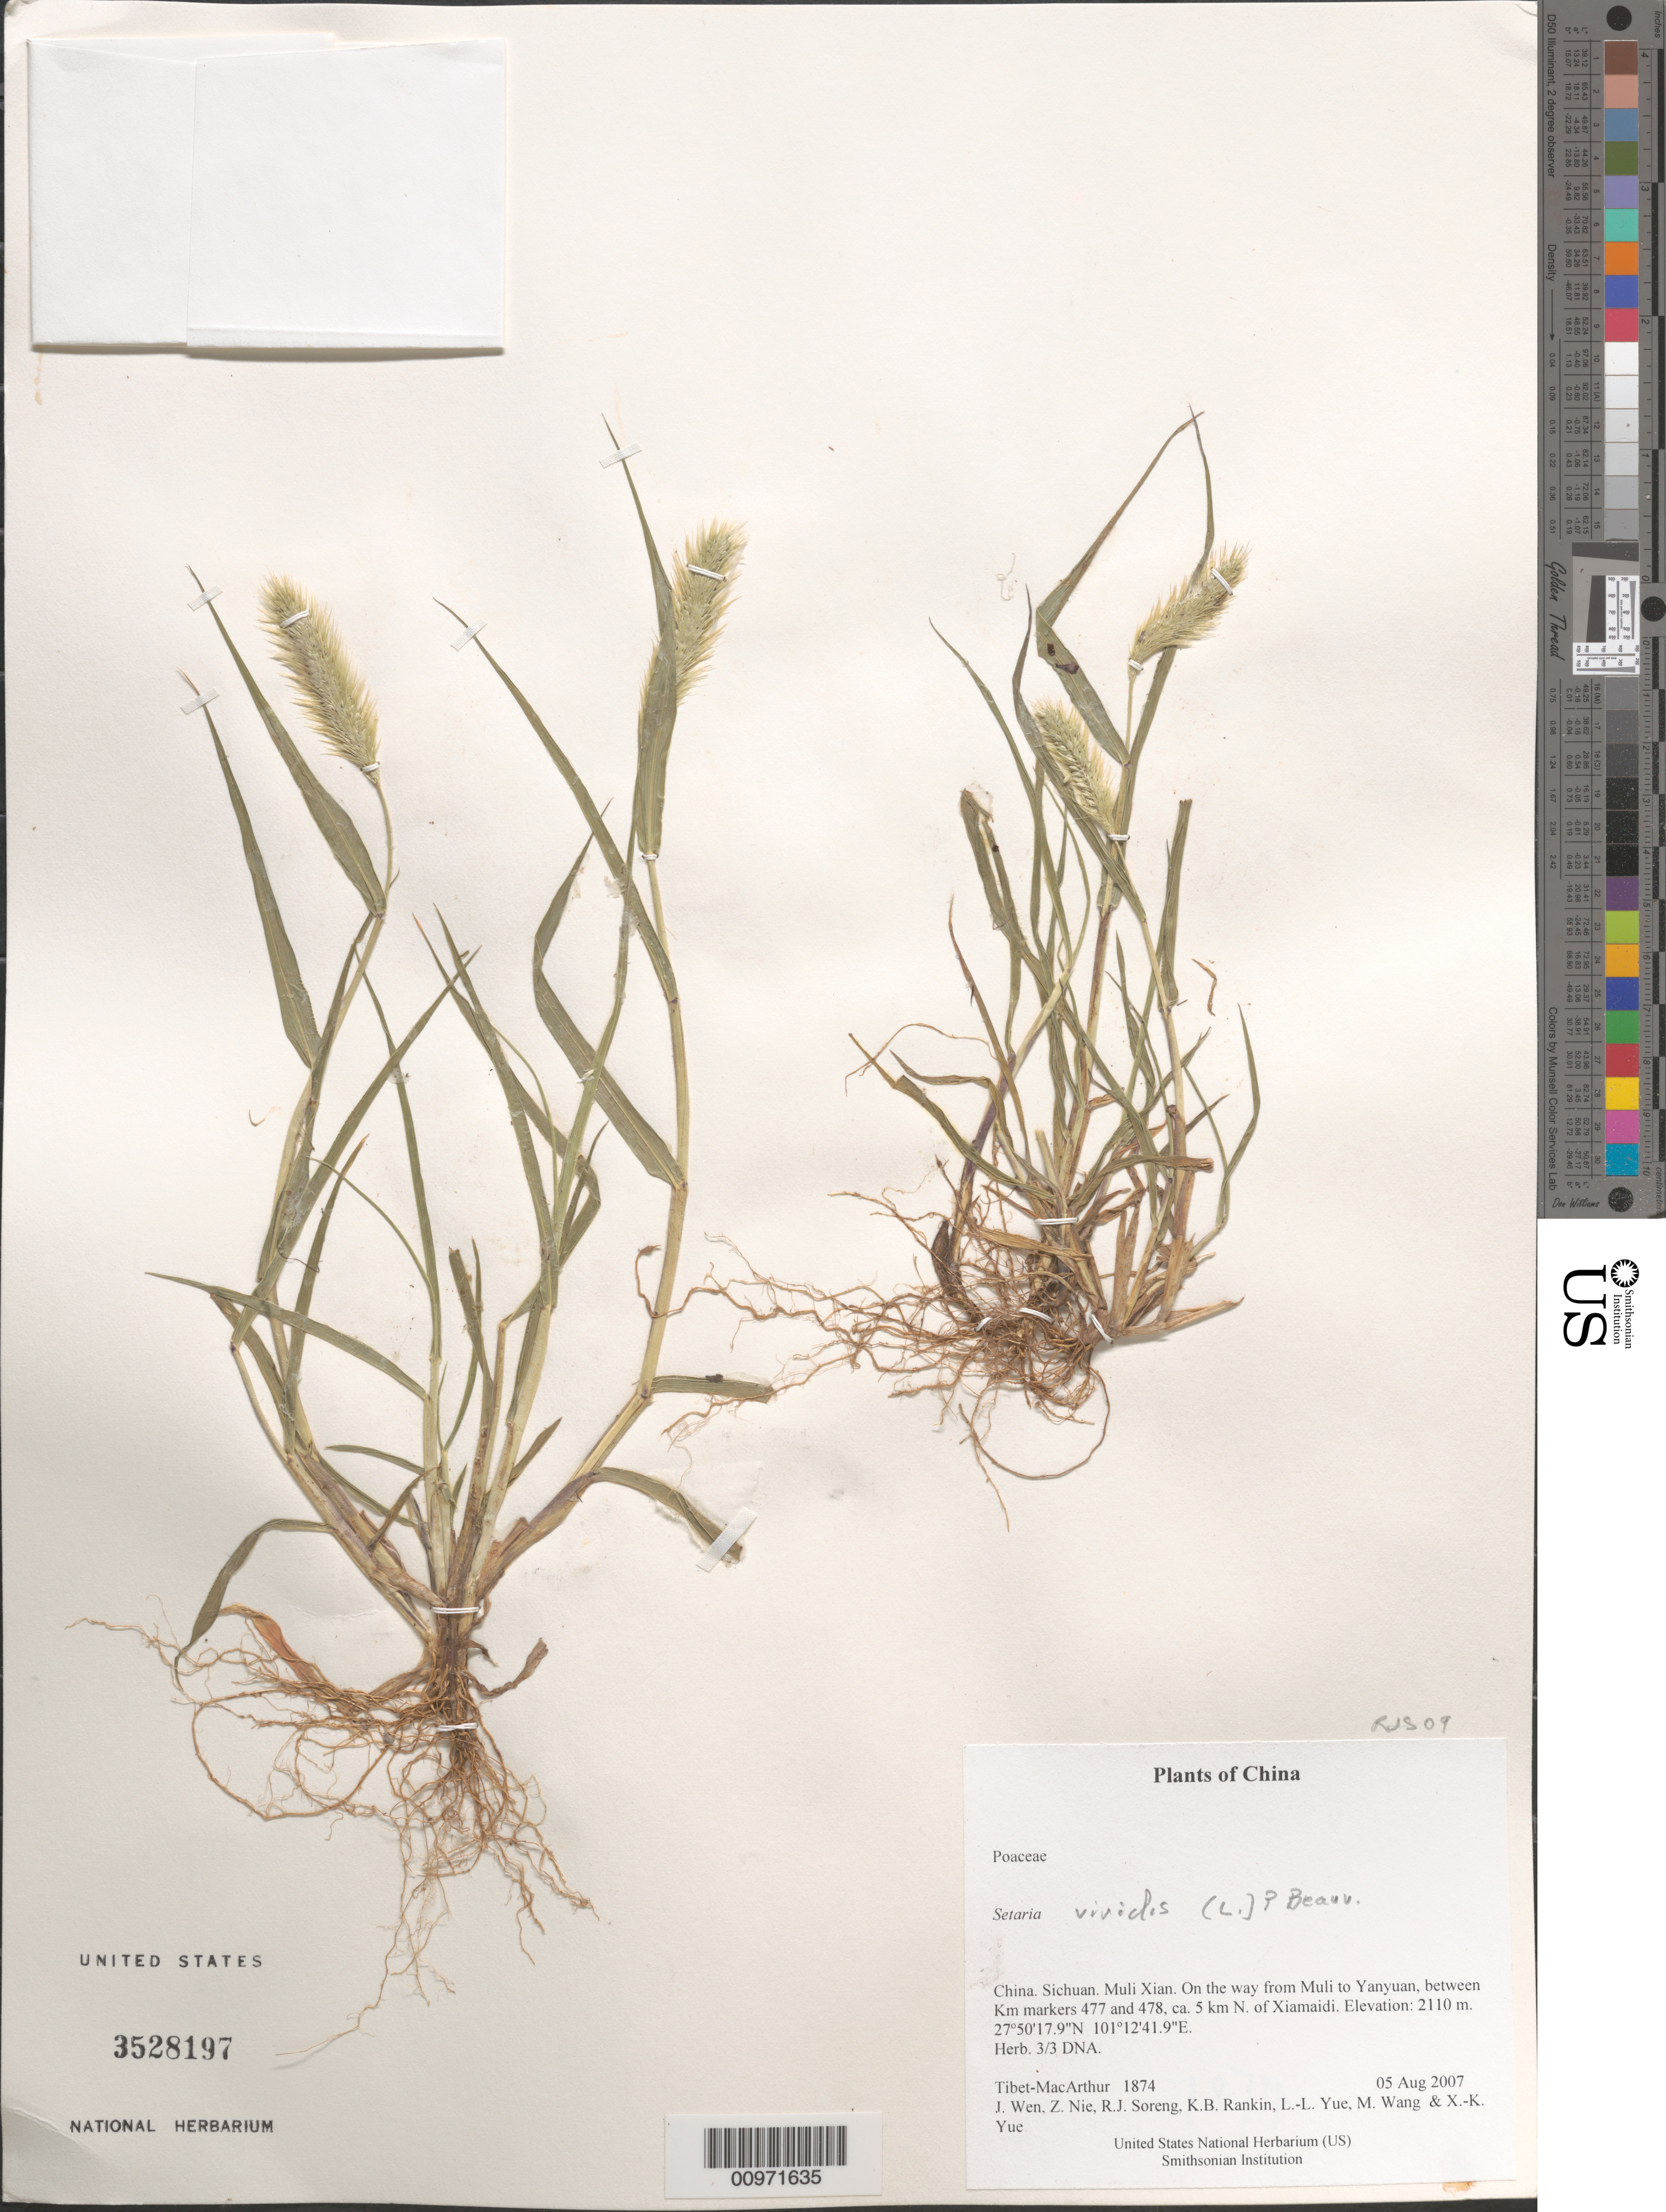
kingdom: Plantae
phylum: Tracheophyta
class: Liliopsida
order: Poales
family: Poaceae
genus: Setaria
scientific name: Setaria viridis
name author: (L.) P. Beauv.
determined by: Soreng, Robert J., Research Associate (BOT), Smithsonian Institution - National Museum of Natural History (UNITED STATES)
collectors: Tibet-MacArthur, J. Wen, Z. Nie, R. J. Soreng, K. Rankin, L. Yue, M. Wang & X. Yue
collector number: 1874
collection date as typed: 05 Aug 2007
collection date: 2007-08-05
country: China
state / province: Sichuan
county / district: Muli Xian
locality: On the way from Muli to Yanyuan, between Km markers 477 and 478, ca. 5 km N. of Xiamaidi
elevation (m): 2110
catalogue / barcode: US 3528197